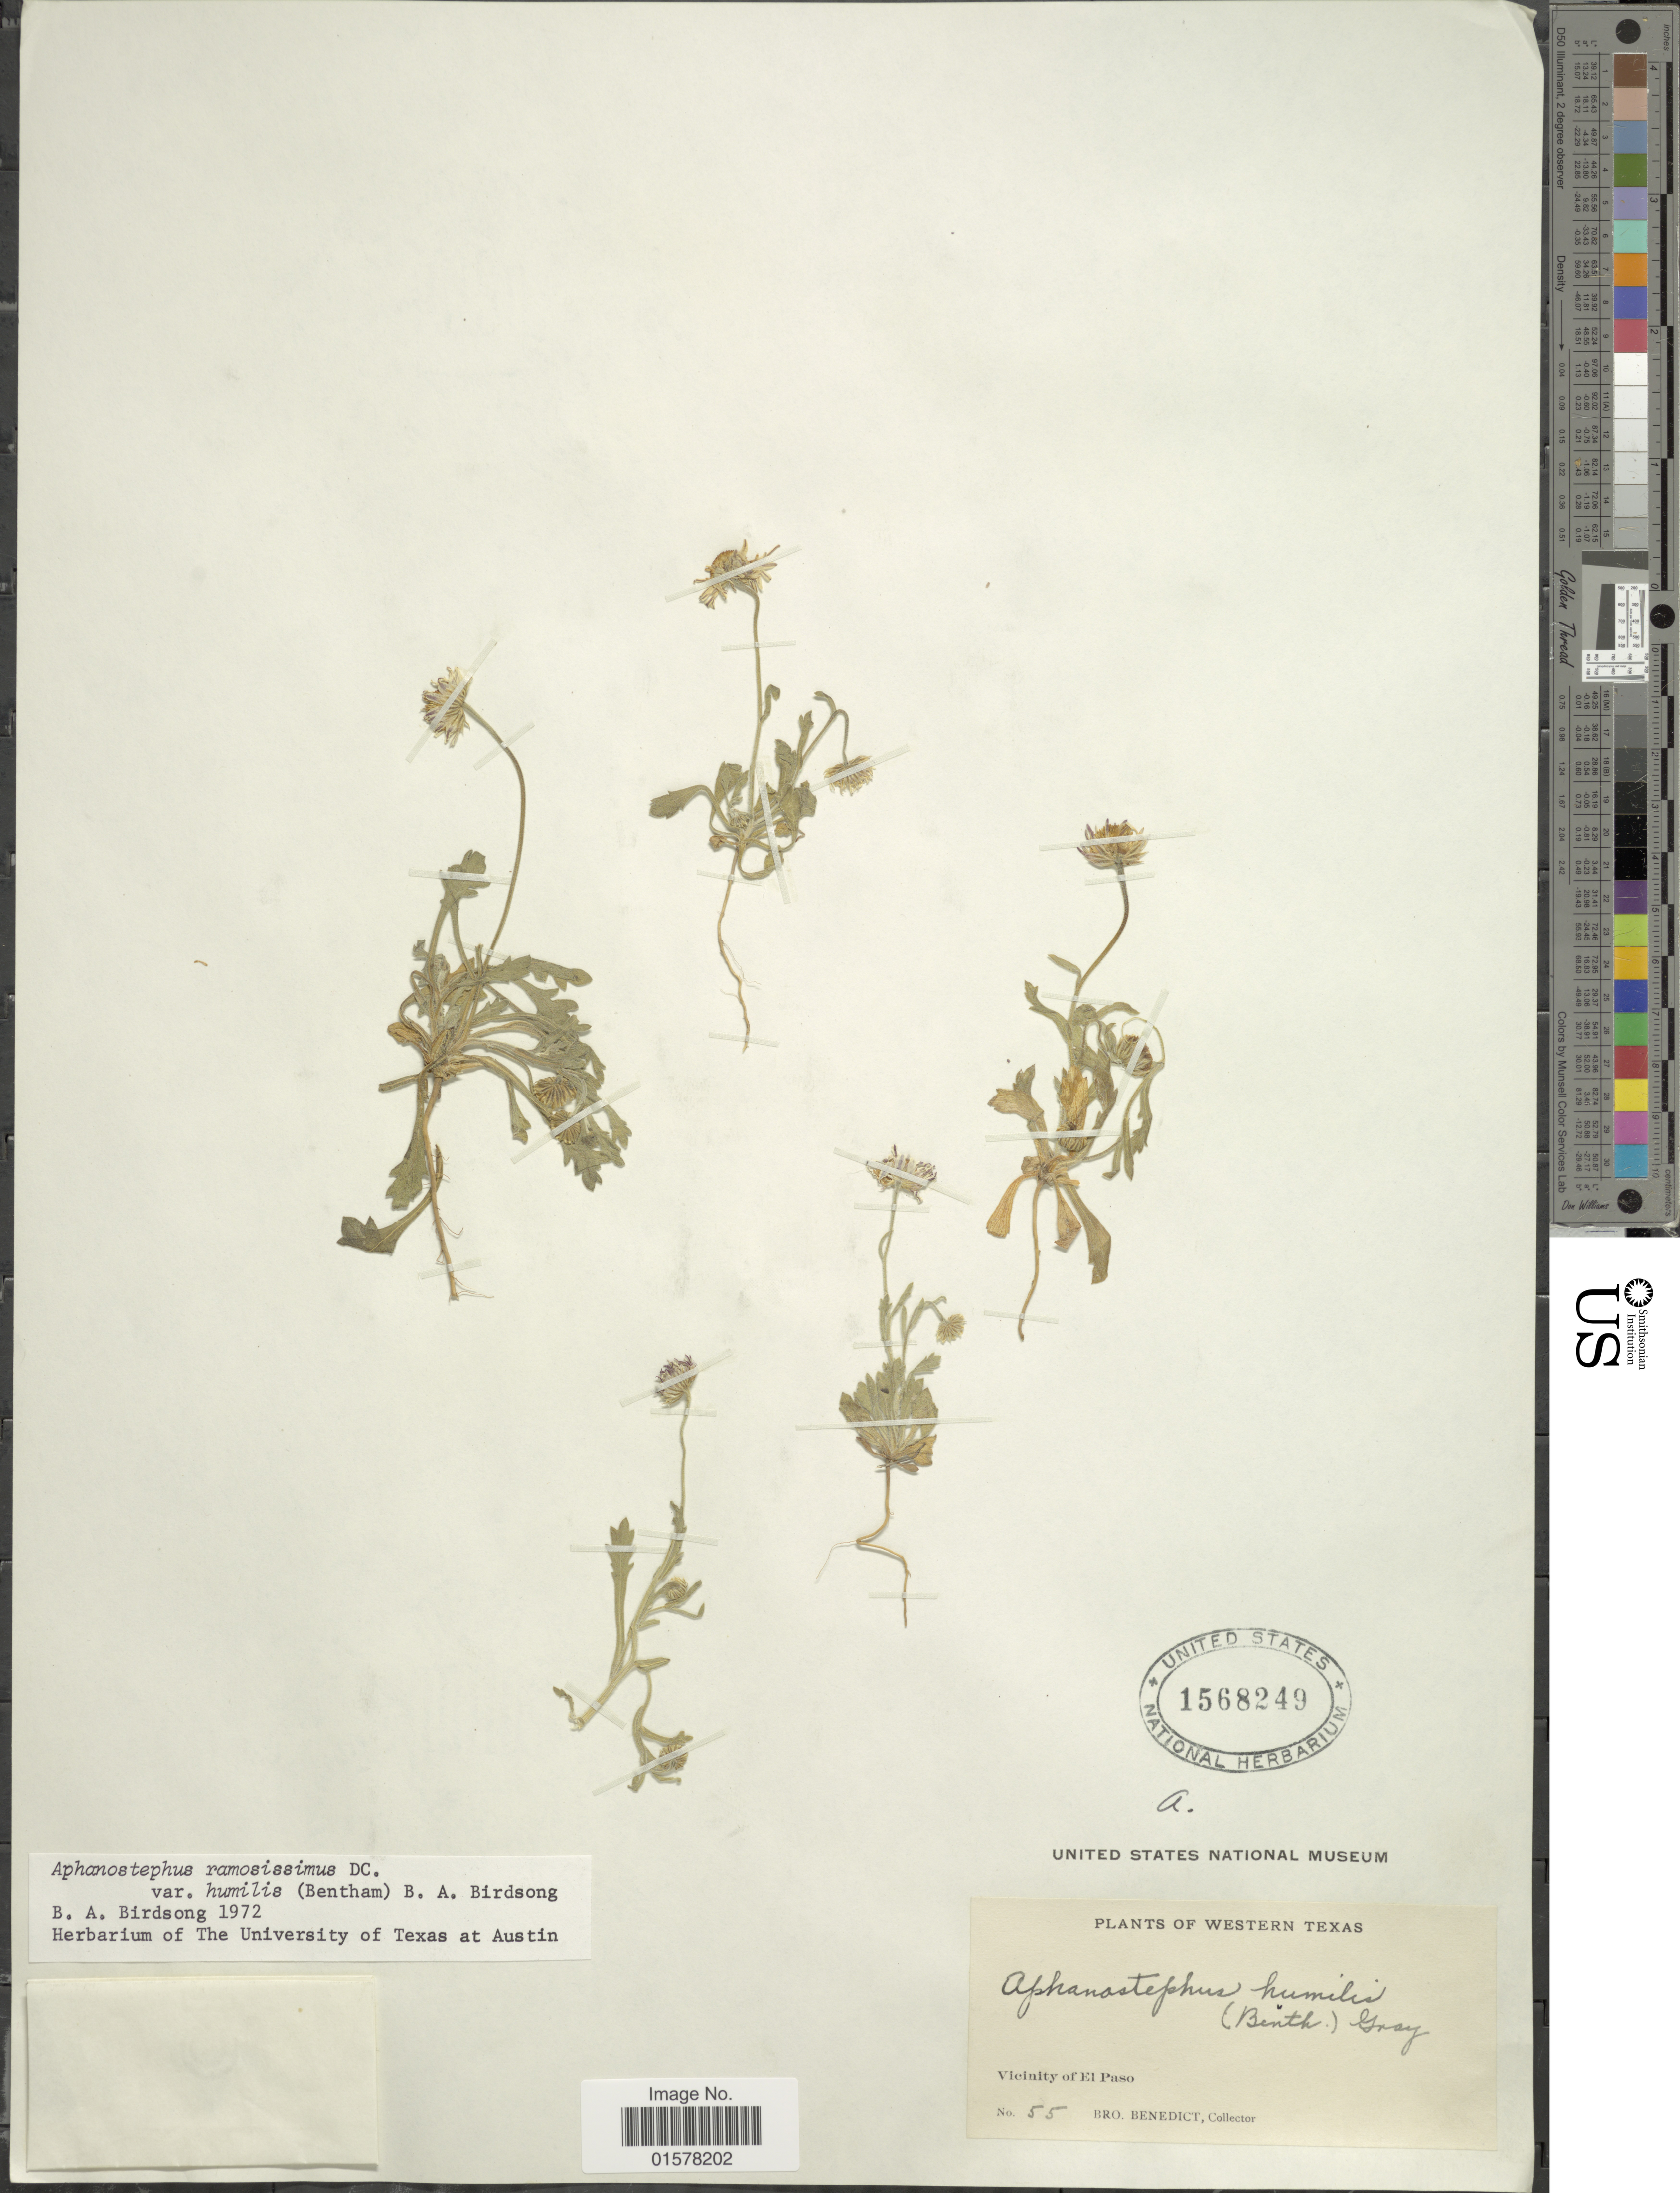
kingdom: Plantae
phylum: Tracheophyta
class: Magnoliopsida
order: Asterales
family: Asteraceae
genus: Aphanostephus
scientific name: Aphanostephus ramosissimus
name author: DC.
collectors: Bro. Benedict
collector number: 55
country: United States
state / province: Texas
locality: Western Texas. Vicinity of El Paso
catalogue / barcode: US 1568249